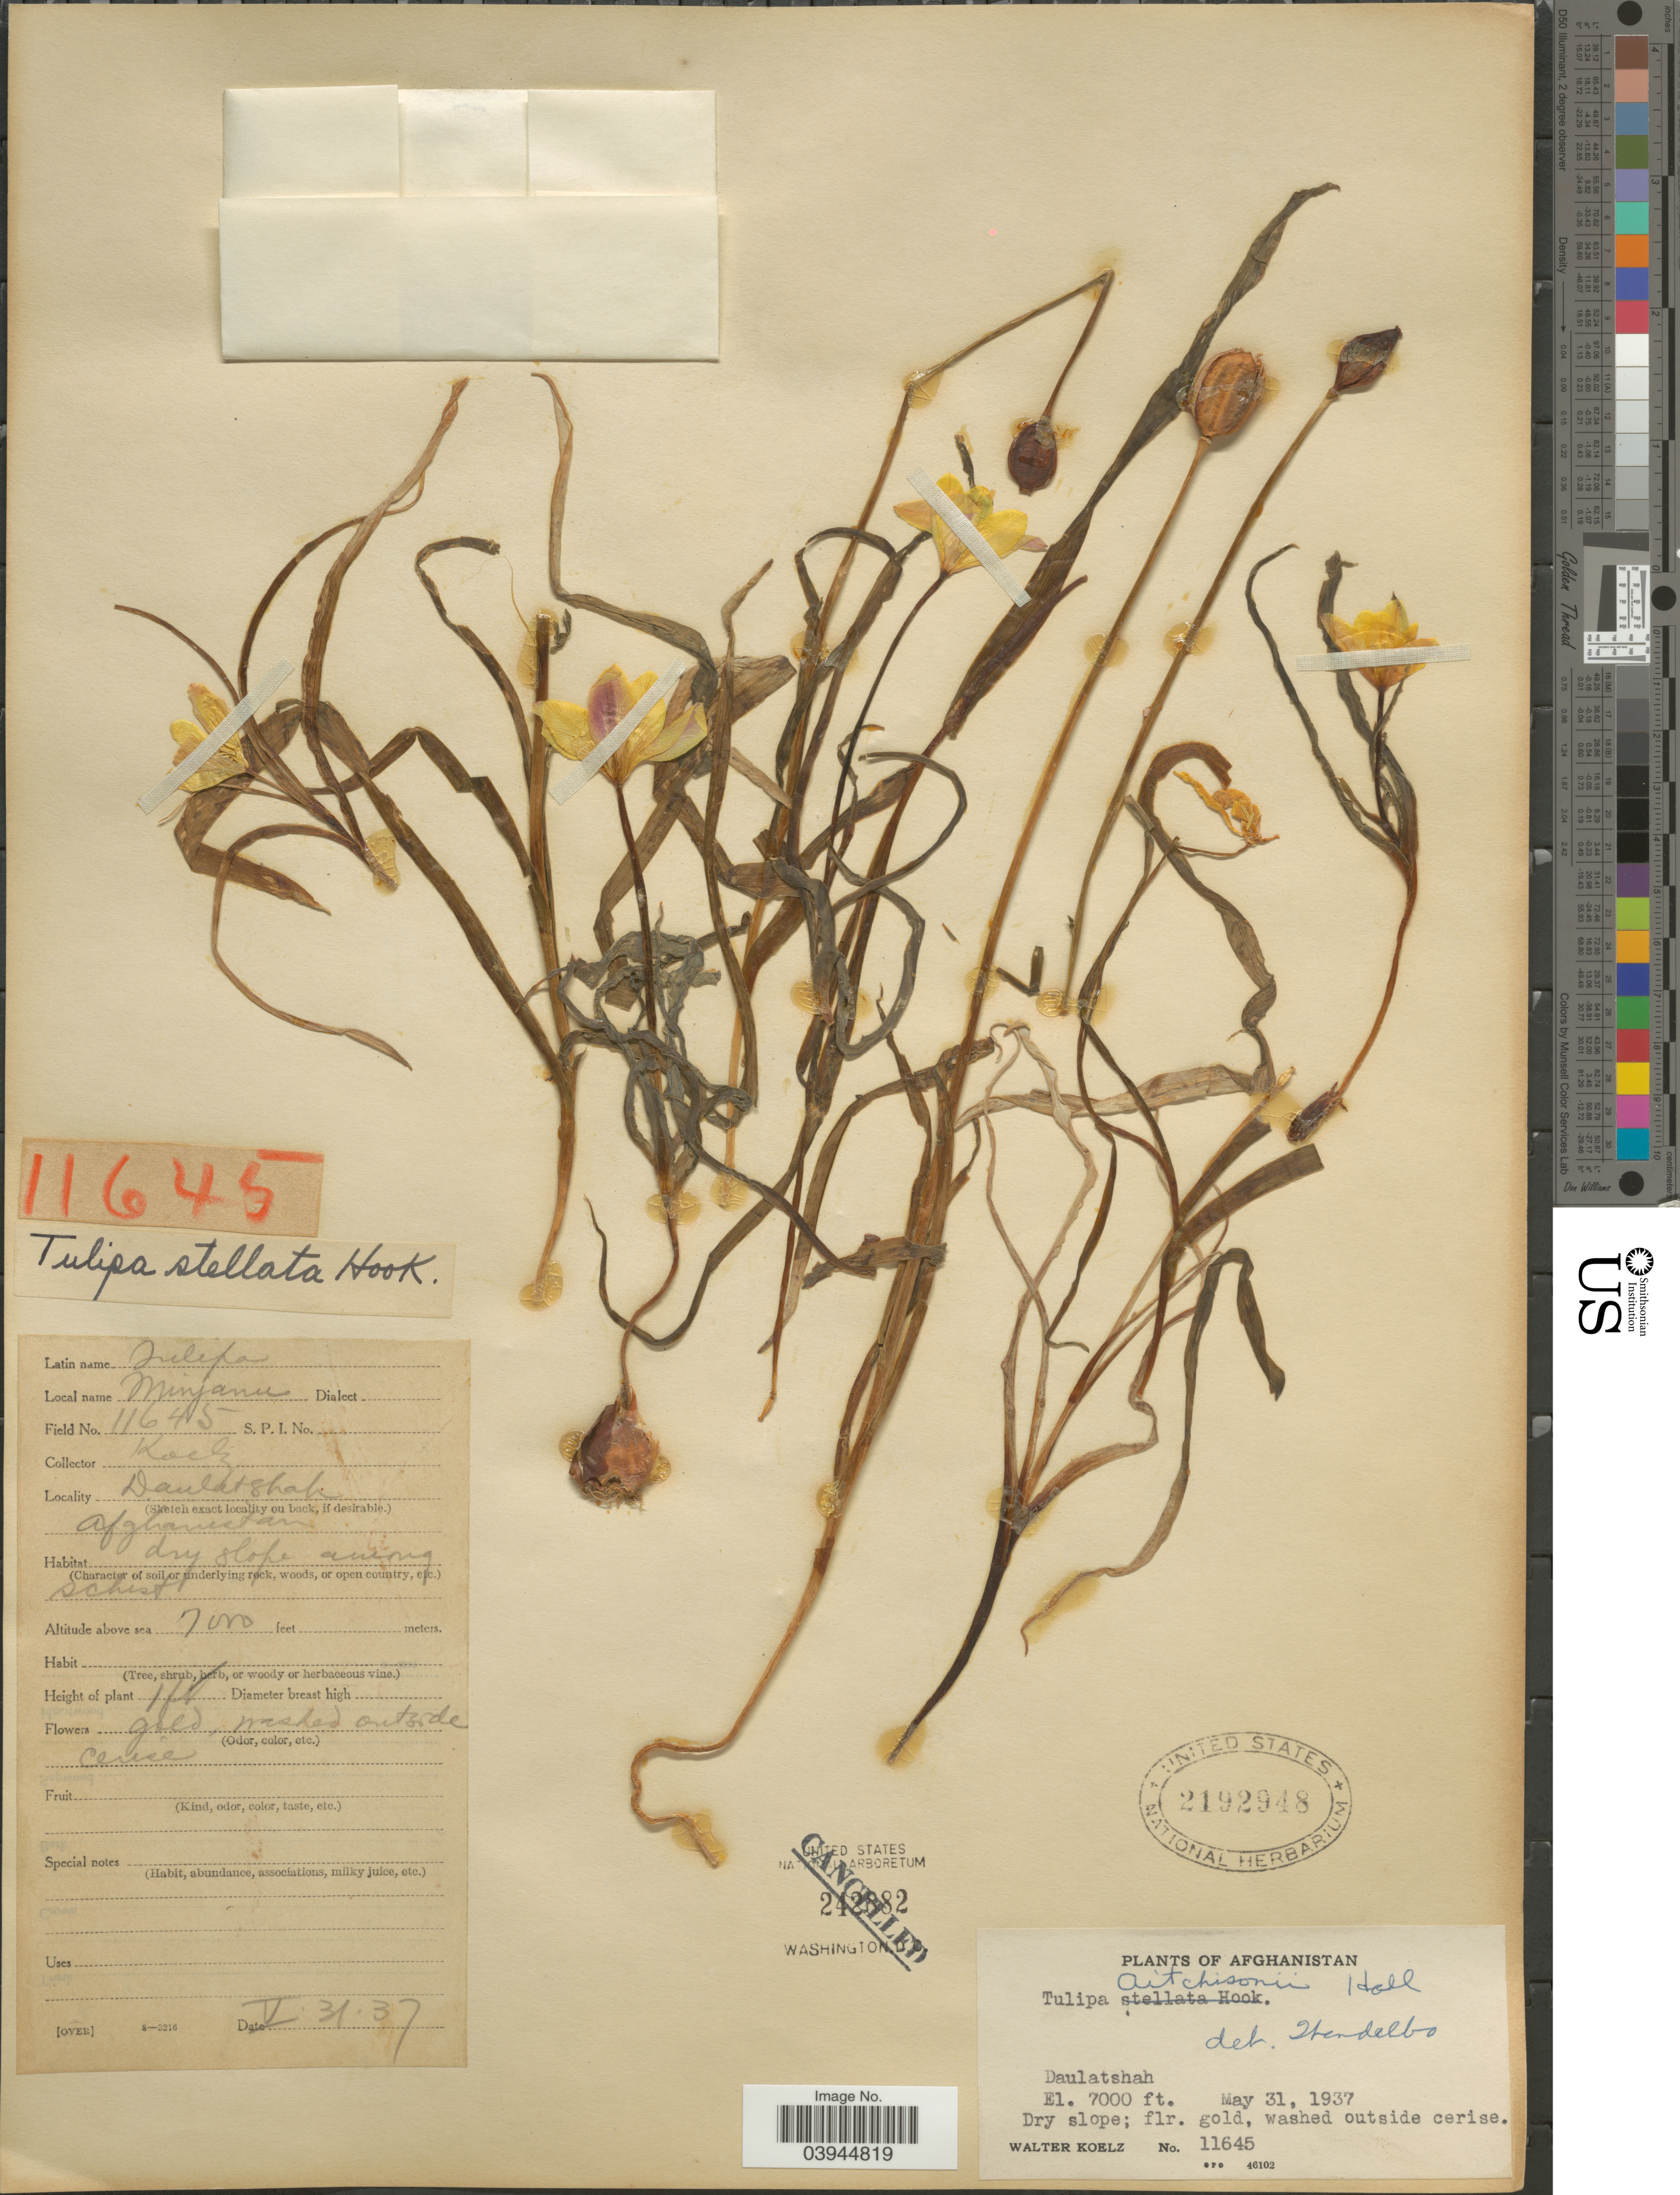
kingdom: Plantae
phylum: Tracheophyta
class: Liliopsida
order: Liliales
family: Liliaceae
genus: Tulipa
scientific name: Tulipa aitchisonii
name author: A.D.Hall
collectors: W. N. Koelz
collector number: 11645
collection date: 1937-05-31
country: Afghanistan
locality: Daulatshah.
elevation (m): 2134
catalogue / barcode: US 2192948